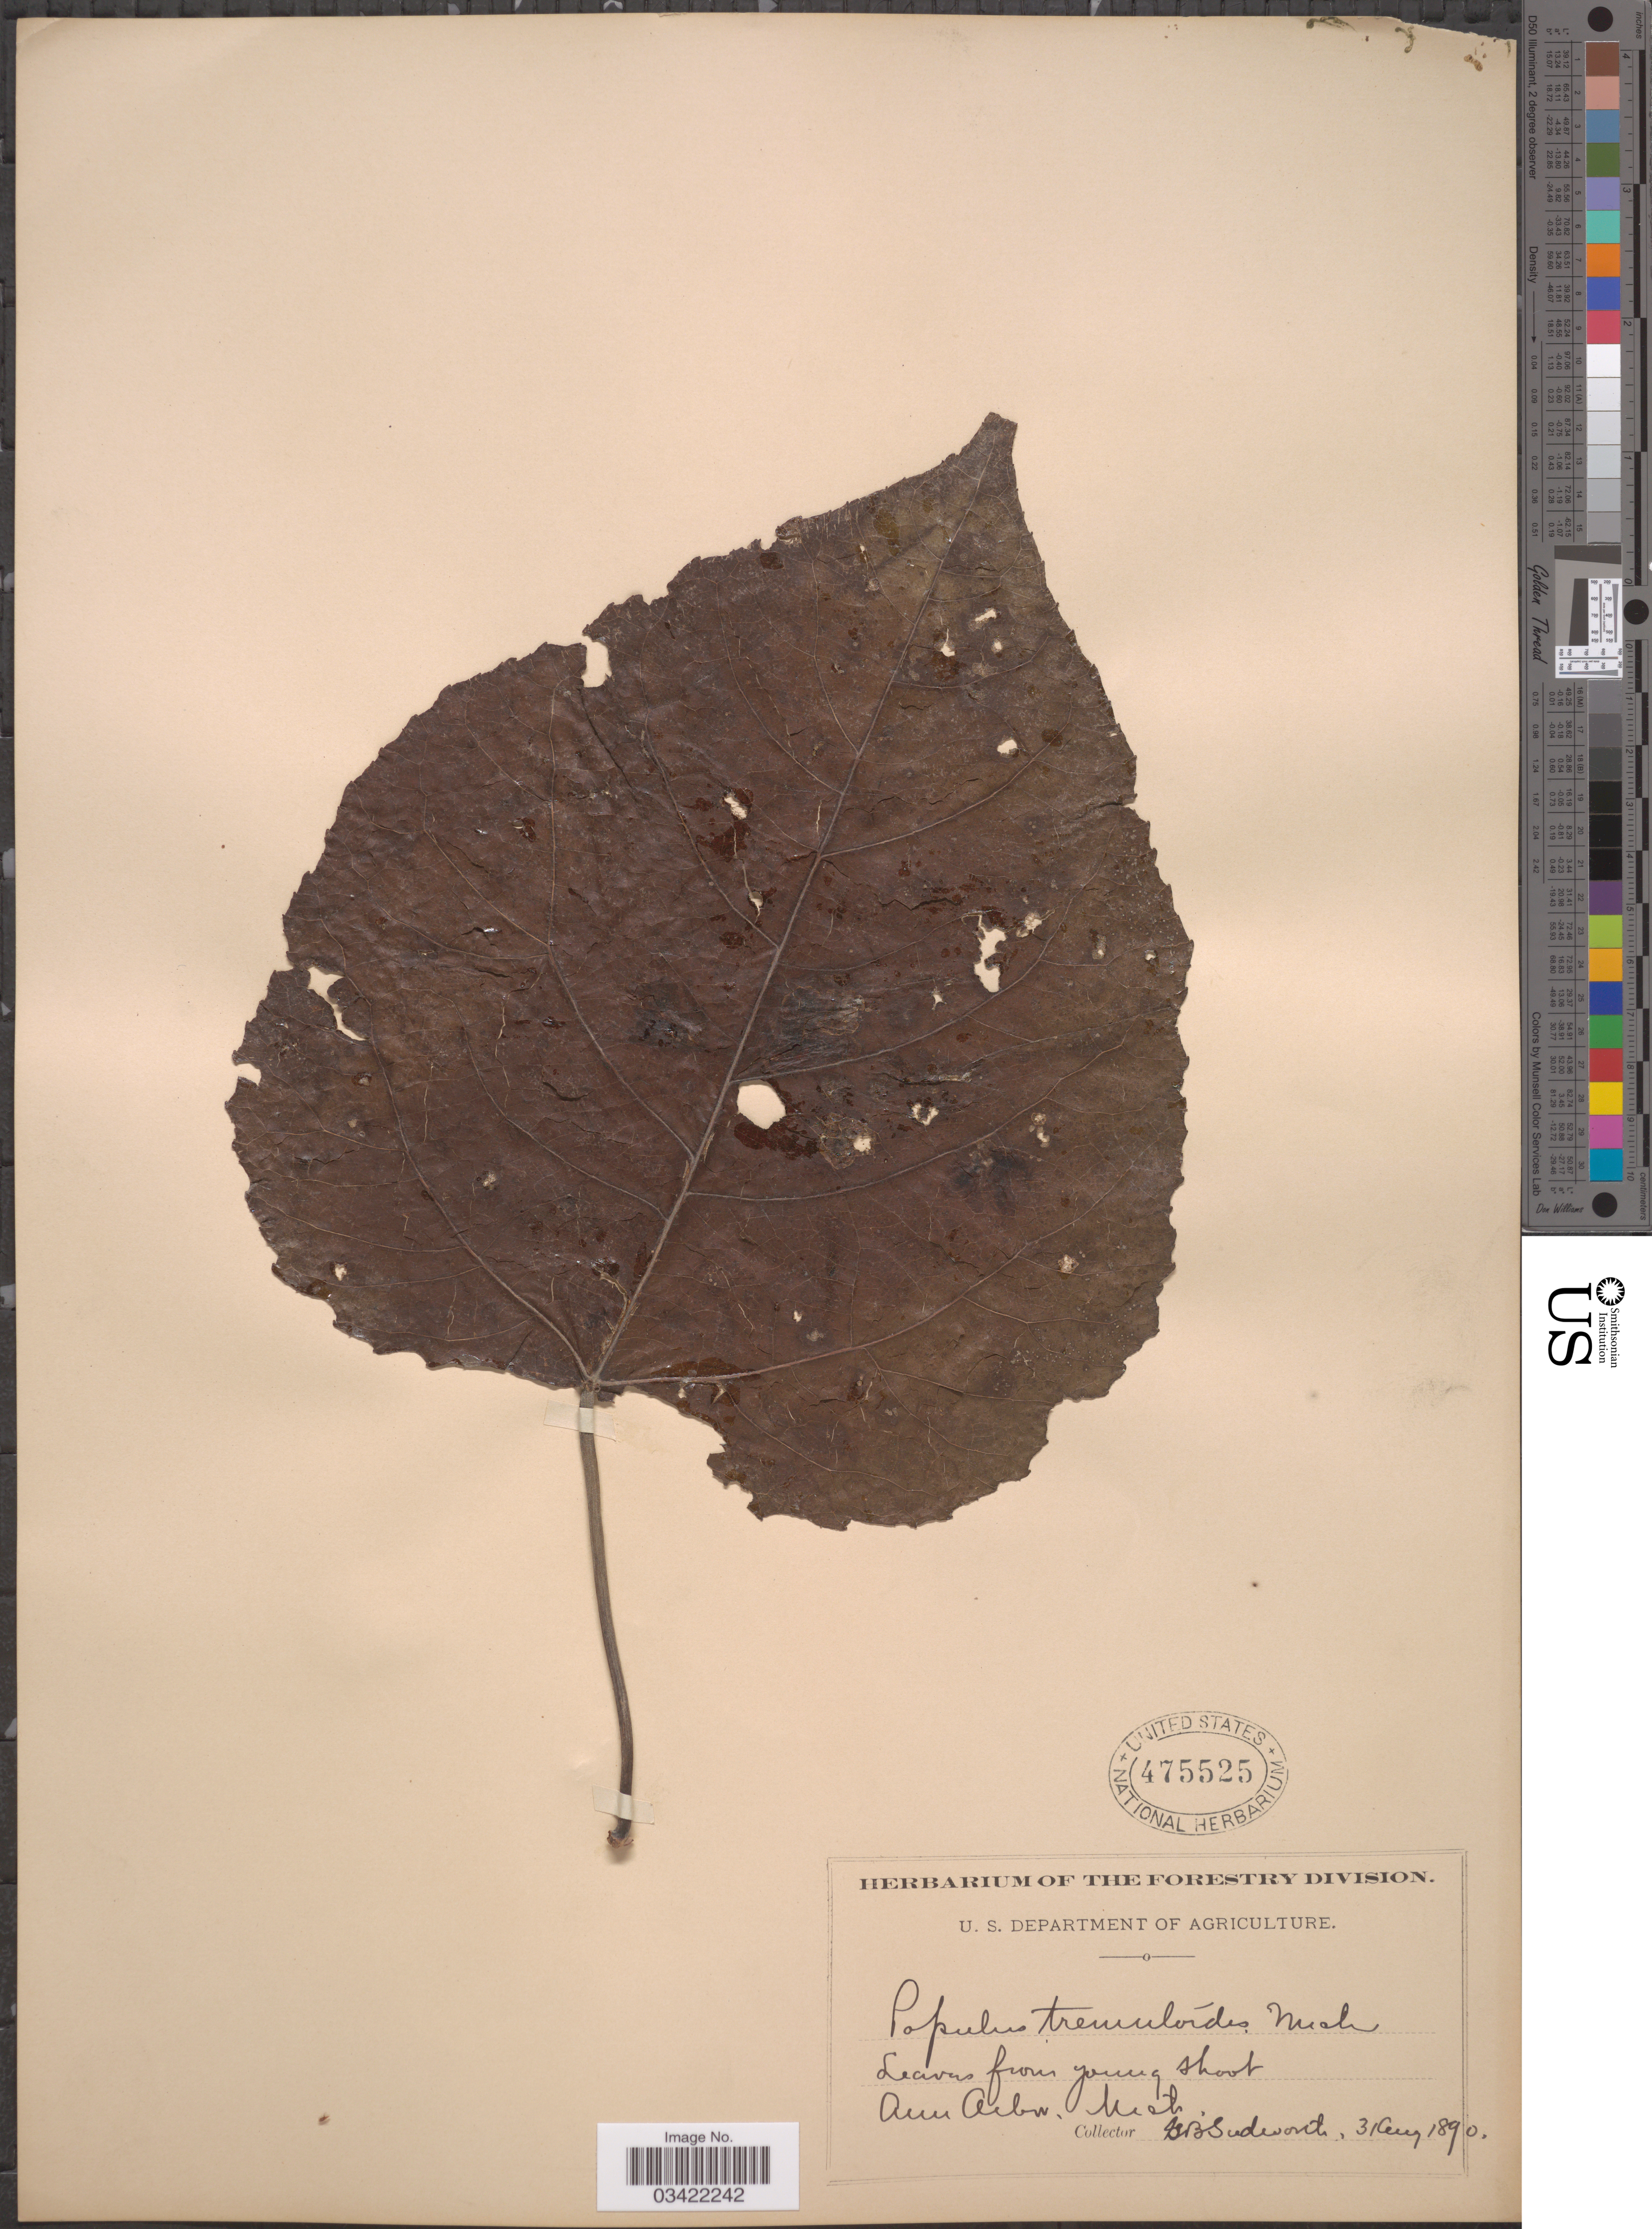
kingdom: Plantae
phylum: Tracheophyta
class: Magnoliopsida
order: Malpighiales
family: Salicaceae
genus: Populus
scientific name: Populus grandidentata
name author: Michx.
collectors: G. B. Sudworth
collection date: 1890-08-31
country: United States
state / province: Michigan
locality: Ann Arbor.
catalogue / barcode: US 475525